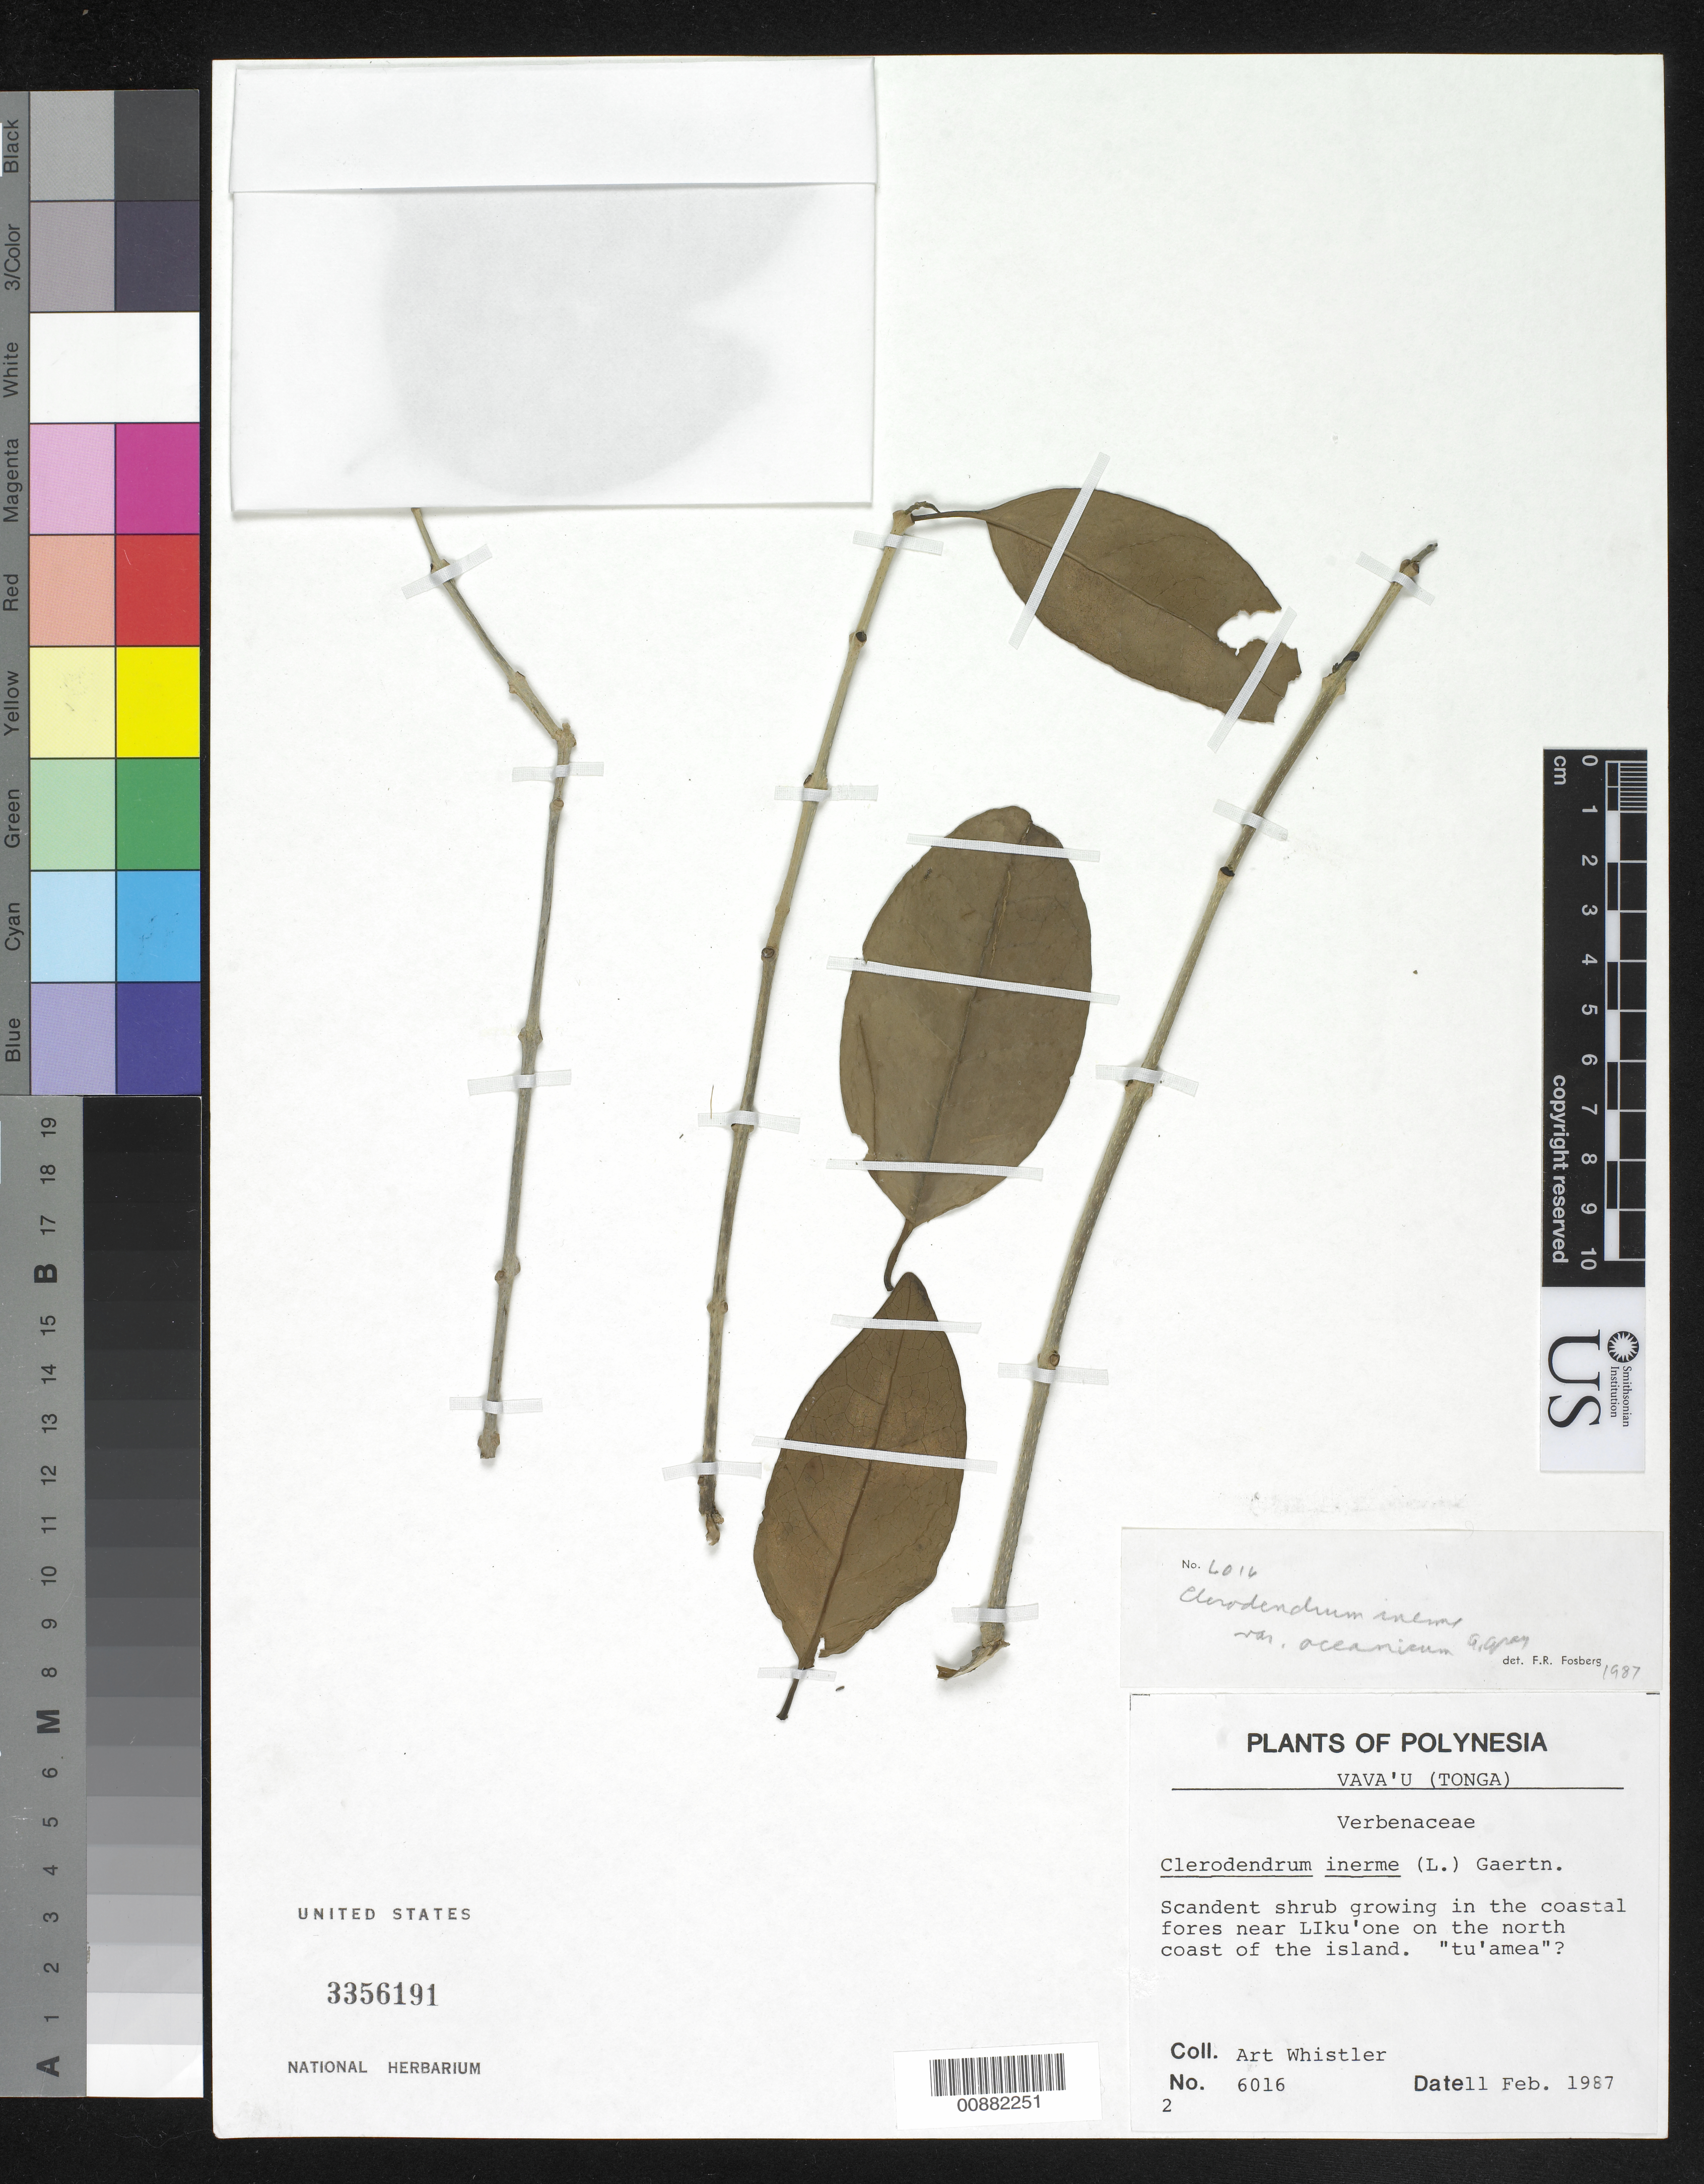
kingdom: Plantae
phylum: Tracheophyta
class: Magnoliopsida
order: Lamiales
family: Lamiaceae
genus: Clerodendrum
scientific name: Clerodendrum inerme var. oceanicum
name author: A. Gray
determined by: Fosberg, F. R.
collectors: A. Whistler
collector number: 6016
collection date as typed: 11 Feb 1987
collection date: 1987-02-11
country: Tonga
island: Vava'u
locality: coastal forest near Liku'one on the north coast of the island.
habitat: costal forest.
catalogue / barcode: US 3356191